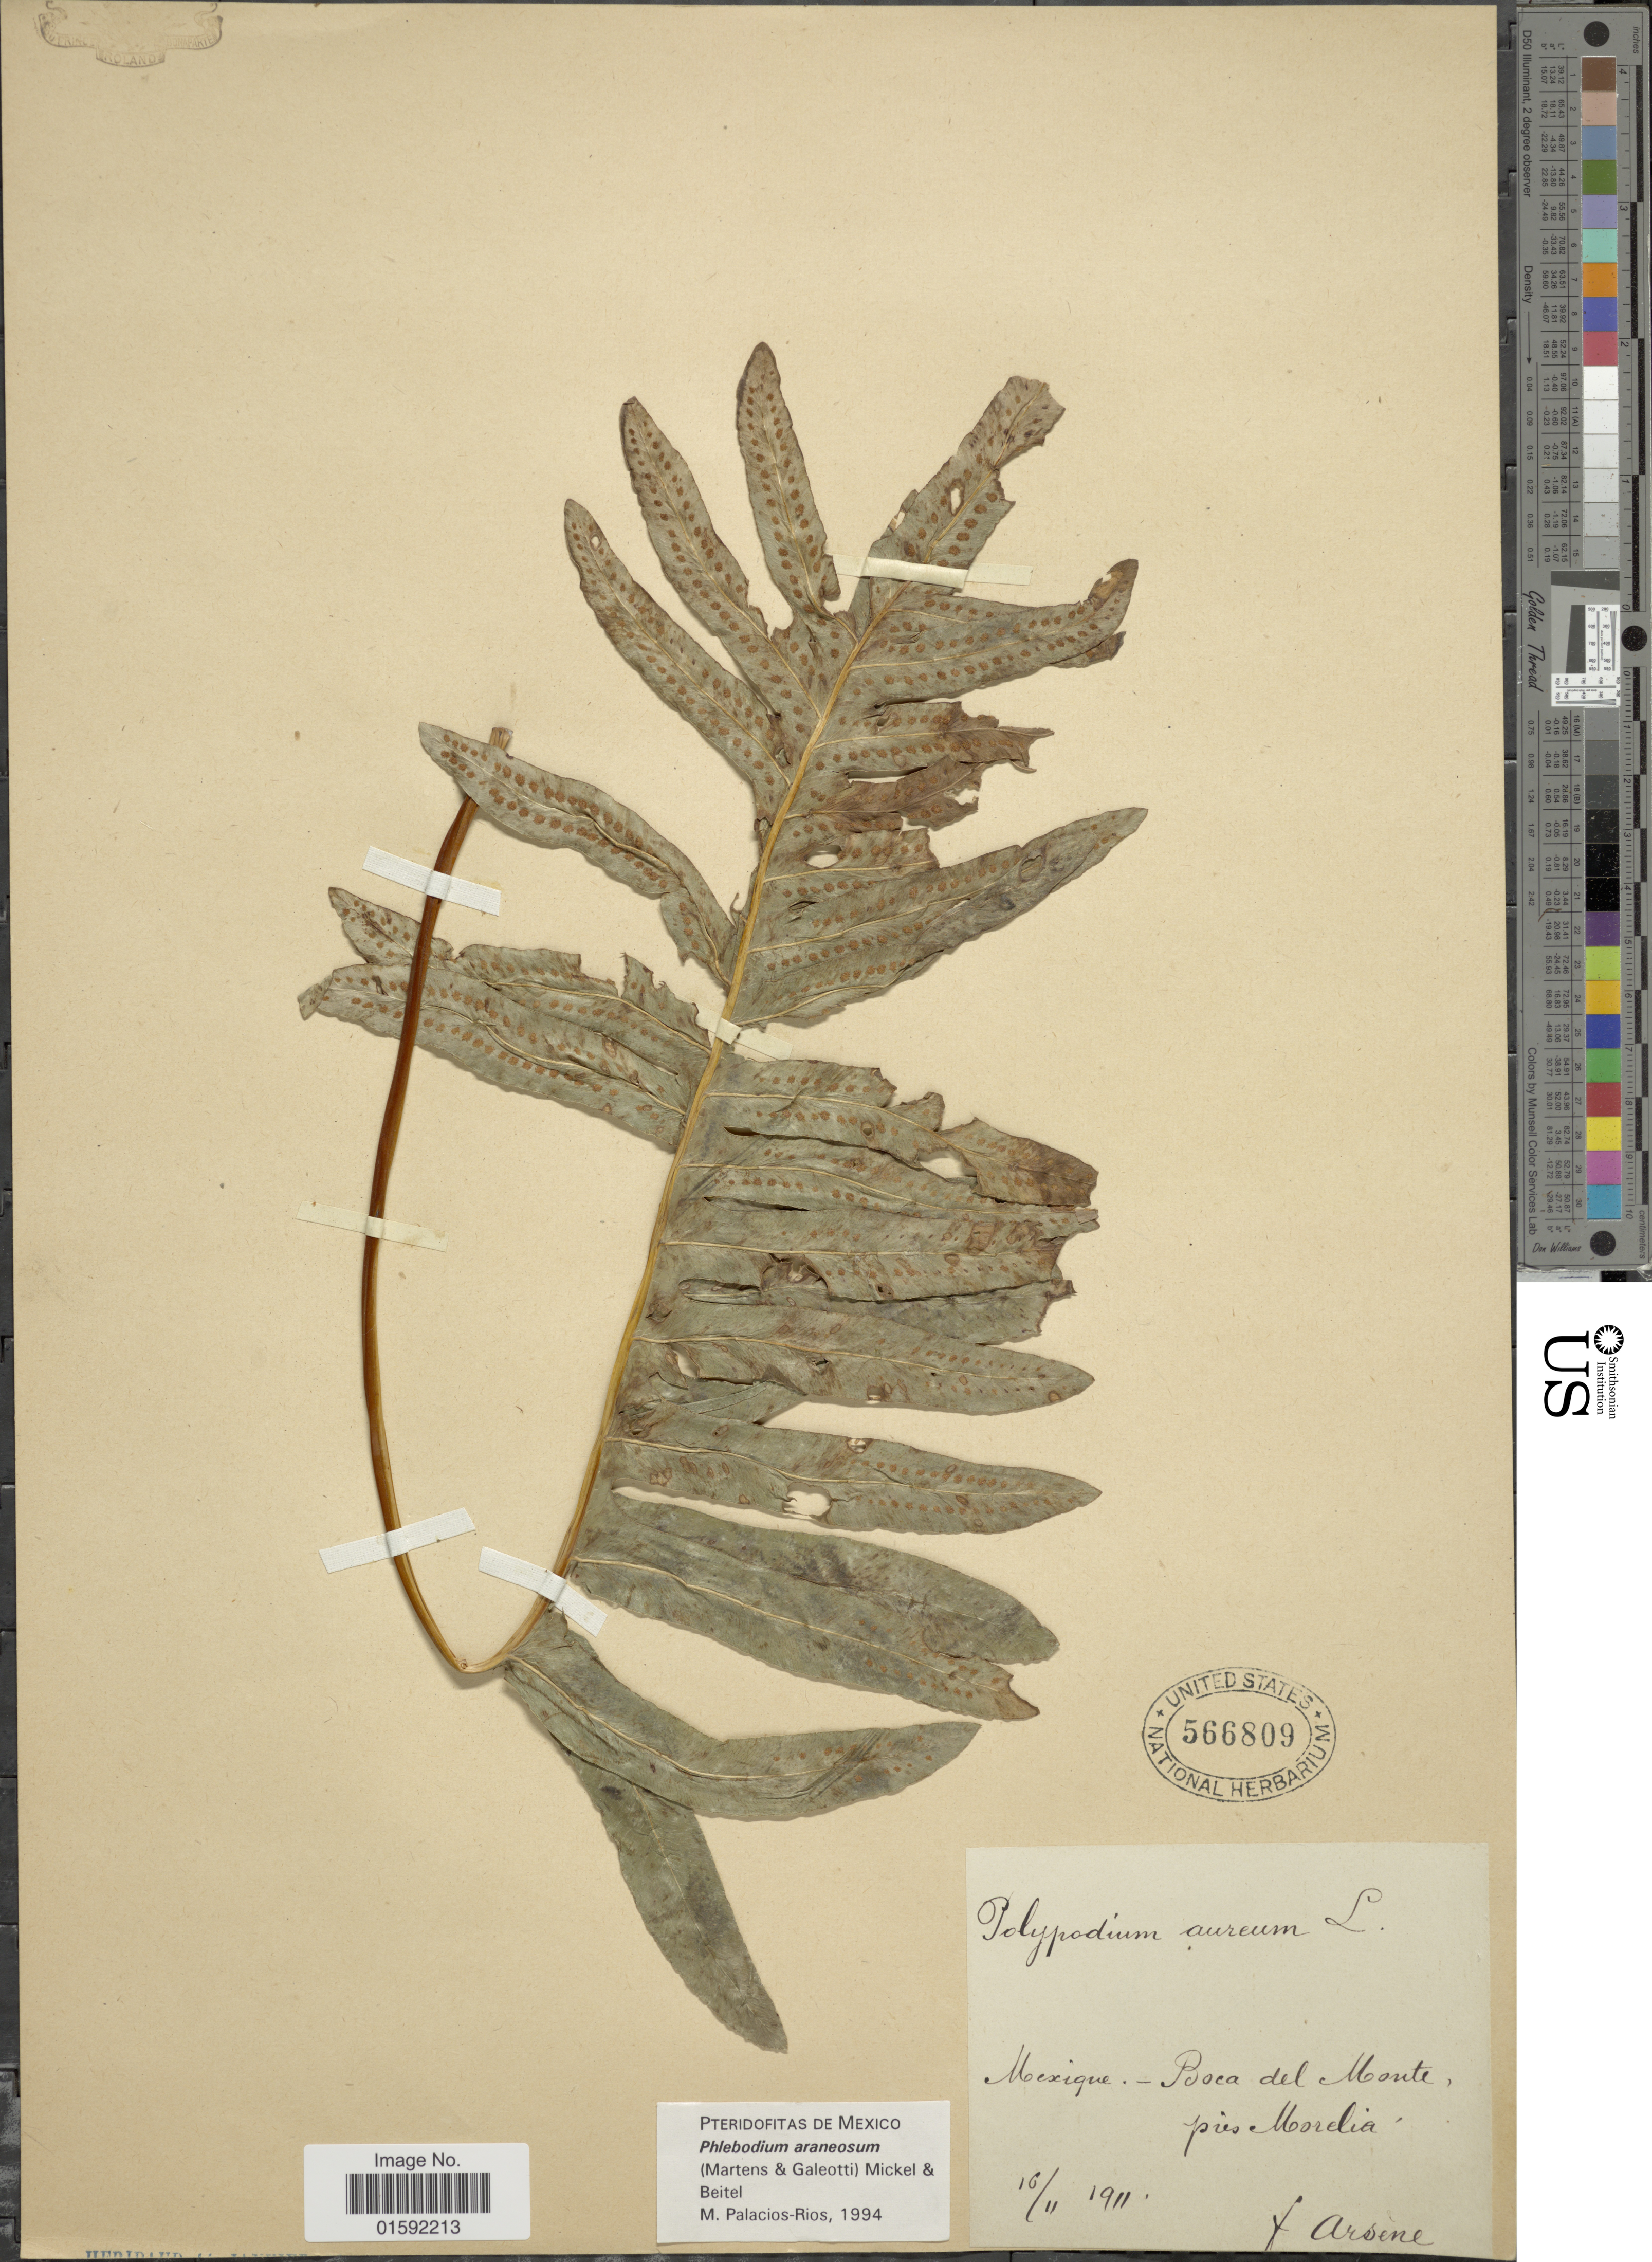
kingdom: Plantae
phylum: Tracheophyta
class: Polypodiopsida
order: Polypodiales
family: Polypodiaceae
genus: Phlebodium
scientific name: Phlebodium araneosum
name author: (M. Martens) Mickel & Beitel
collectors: F. Arsène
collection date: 1911-11-10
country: Mexico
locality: Boca del Monte, pies Morelia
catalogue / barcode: US 566809